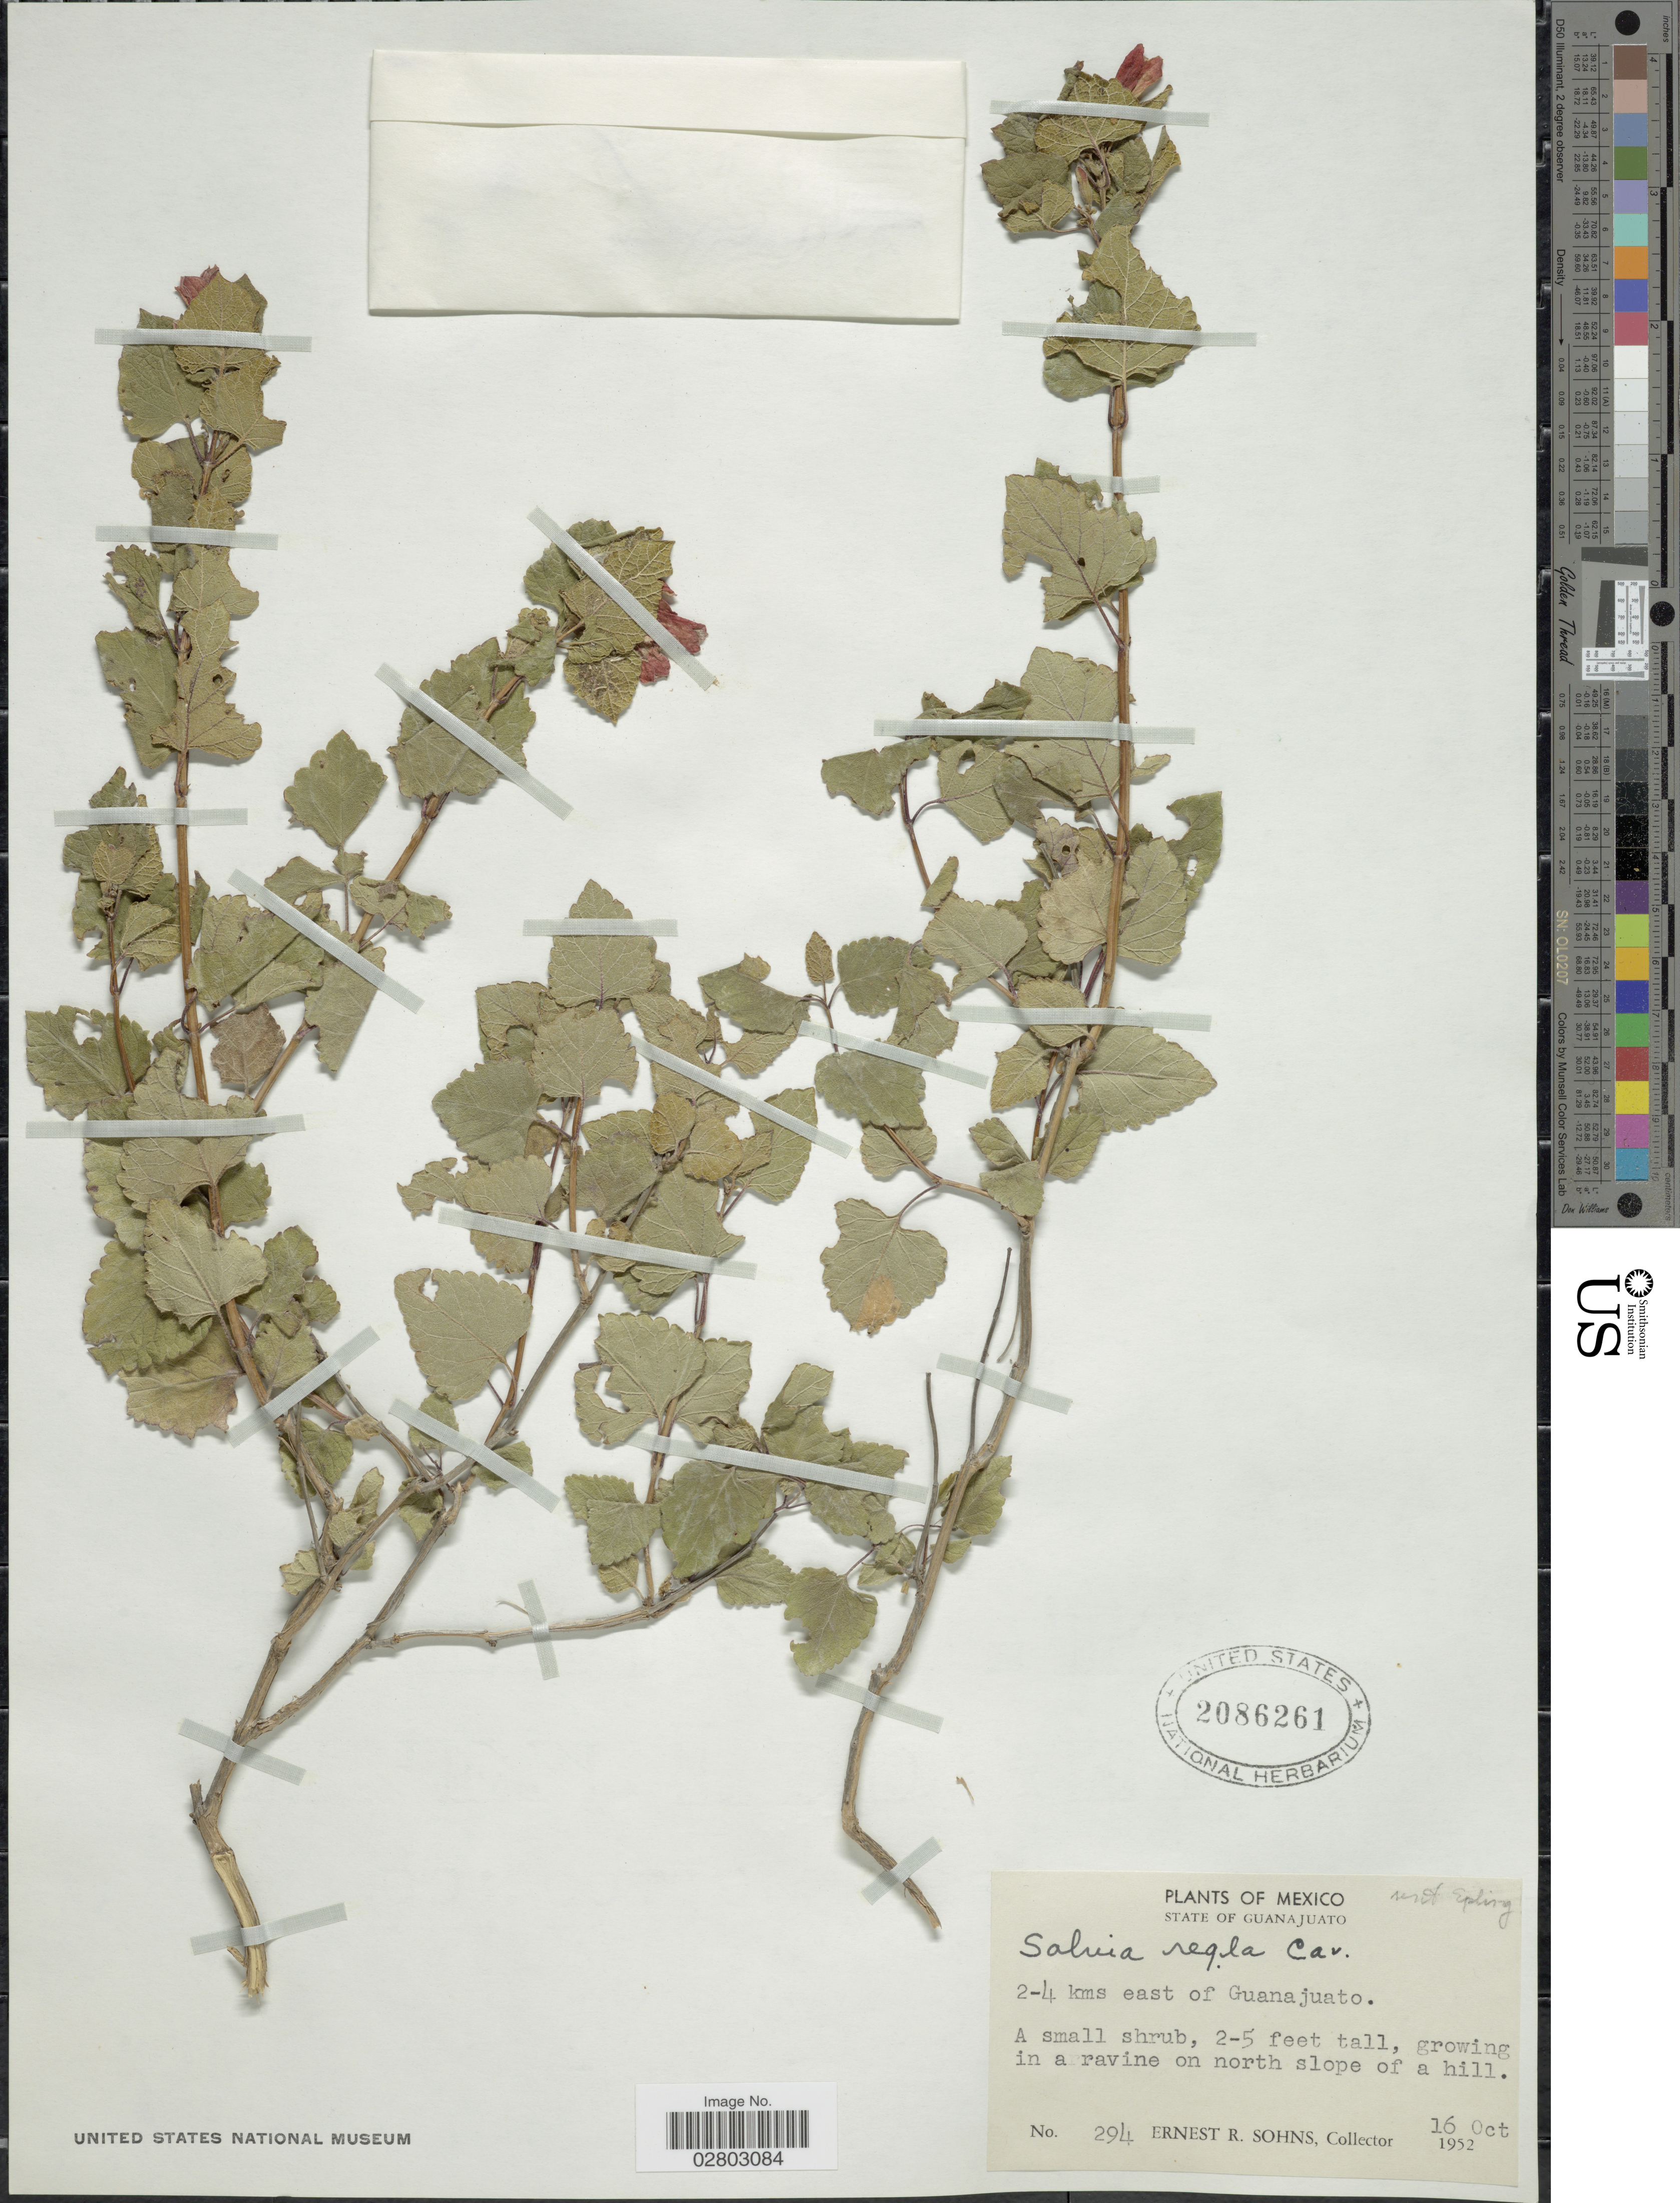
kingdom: Plantae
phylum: Tracheophyta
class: Magnoliopsida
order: Lamiales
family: Lamiaceae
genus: Salvia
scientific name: Salvia regla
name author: Cav.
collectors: E. R. Sohns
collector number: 294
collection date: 1952-10-16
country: Mexico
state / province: Guanajuato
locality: State of Guanajuato, 2-4 kms east of Guanajuato, in a ravine on north slope of a hill.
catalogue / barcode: US 2086261